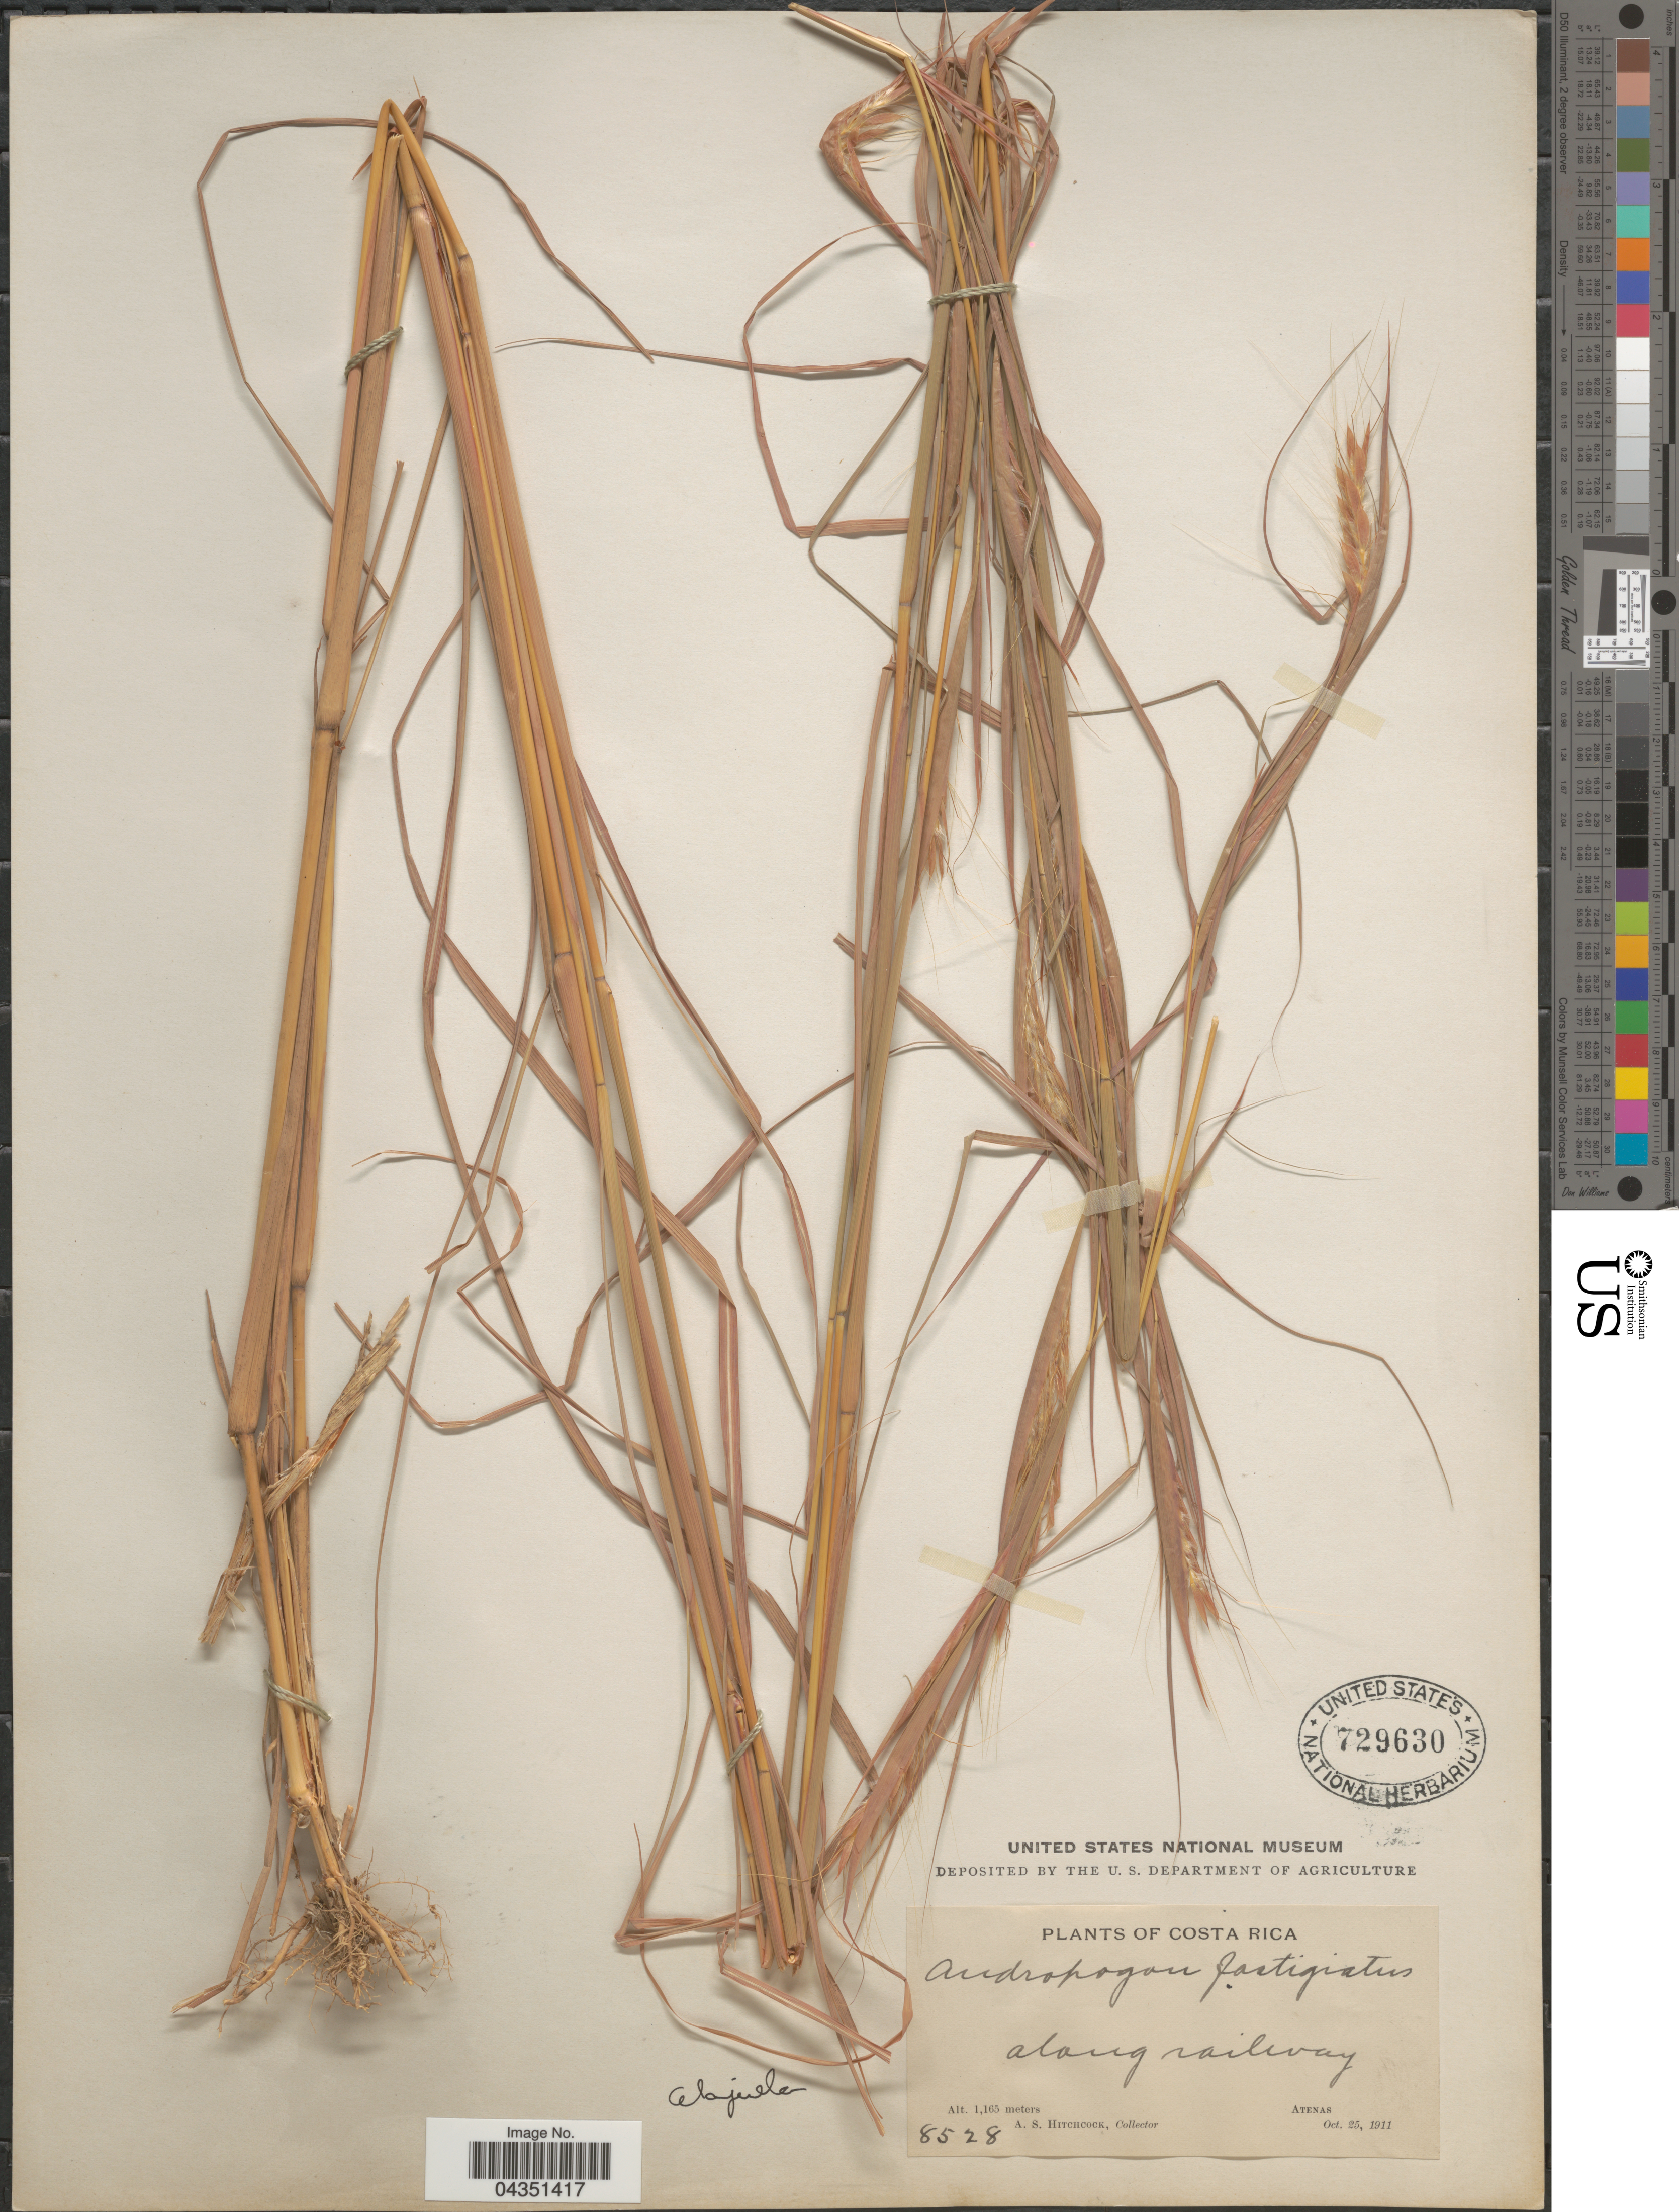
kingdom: Plantae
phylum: Tracheophyta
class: Liliopsida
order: Poales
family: Poaceae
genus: Diectomis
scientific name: Diectomis fastigiata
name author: (Sw.) P. Beauv.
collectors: A. S. Hitchcock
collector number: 8528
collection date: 1911-10-25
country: Costa Rica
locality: Along railway. Atenas.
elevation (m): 1165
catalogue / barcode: US 729630